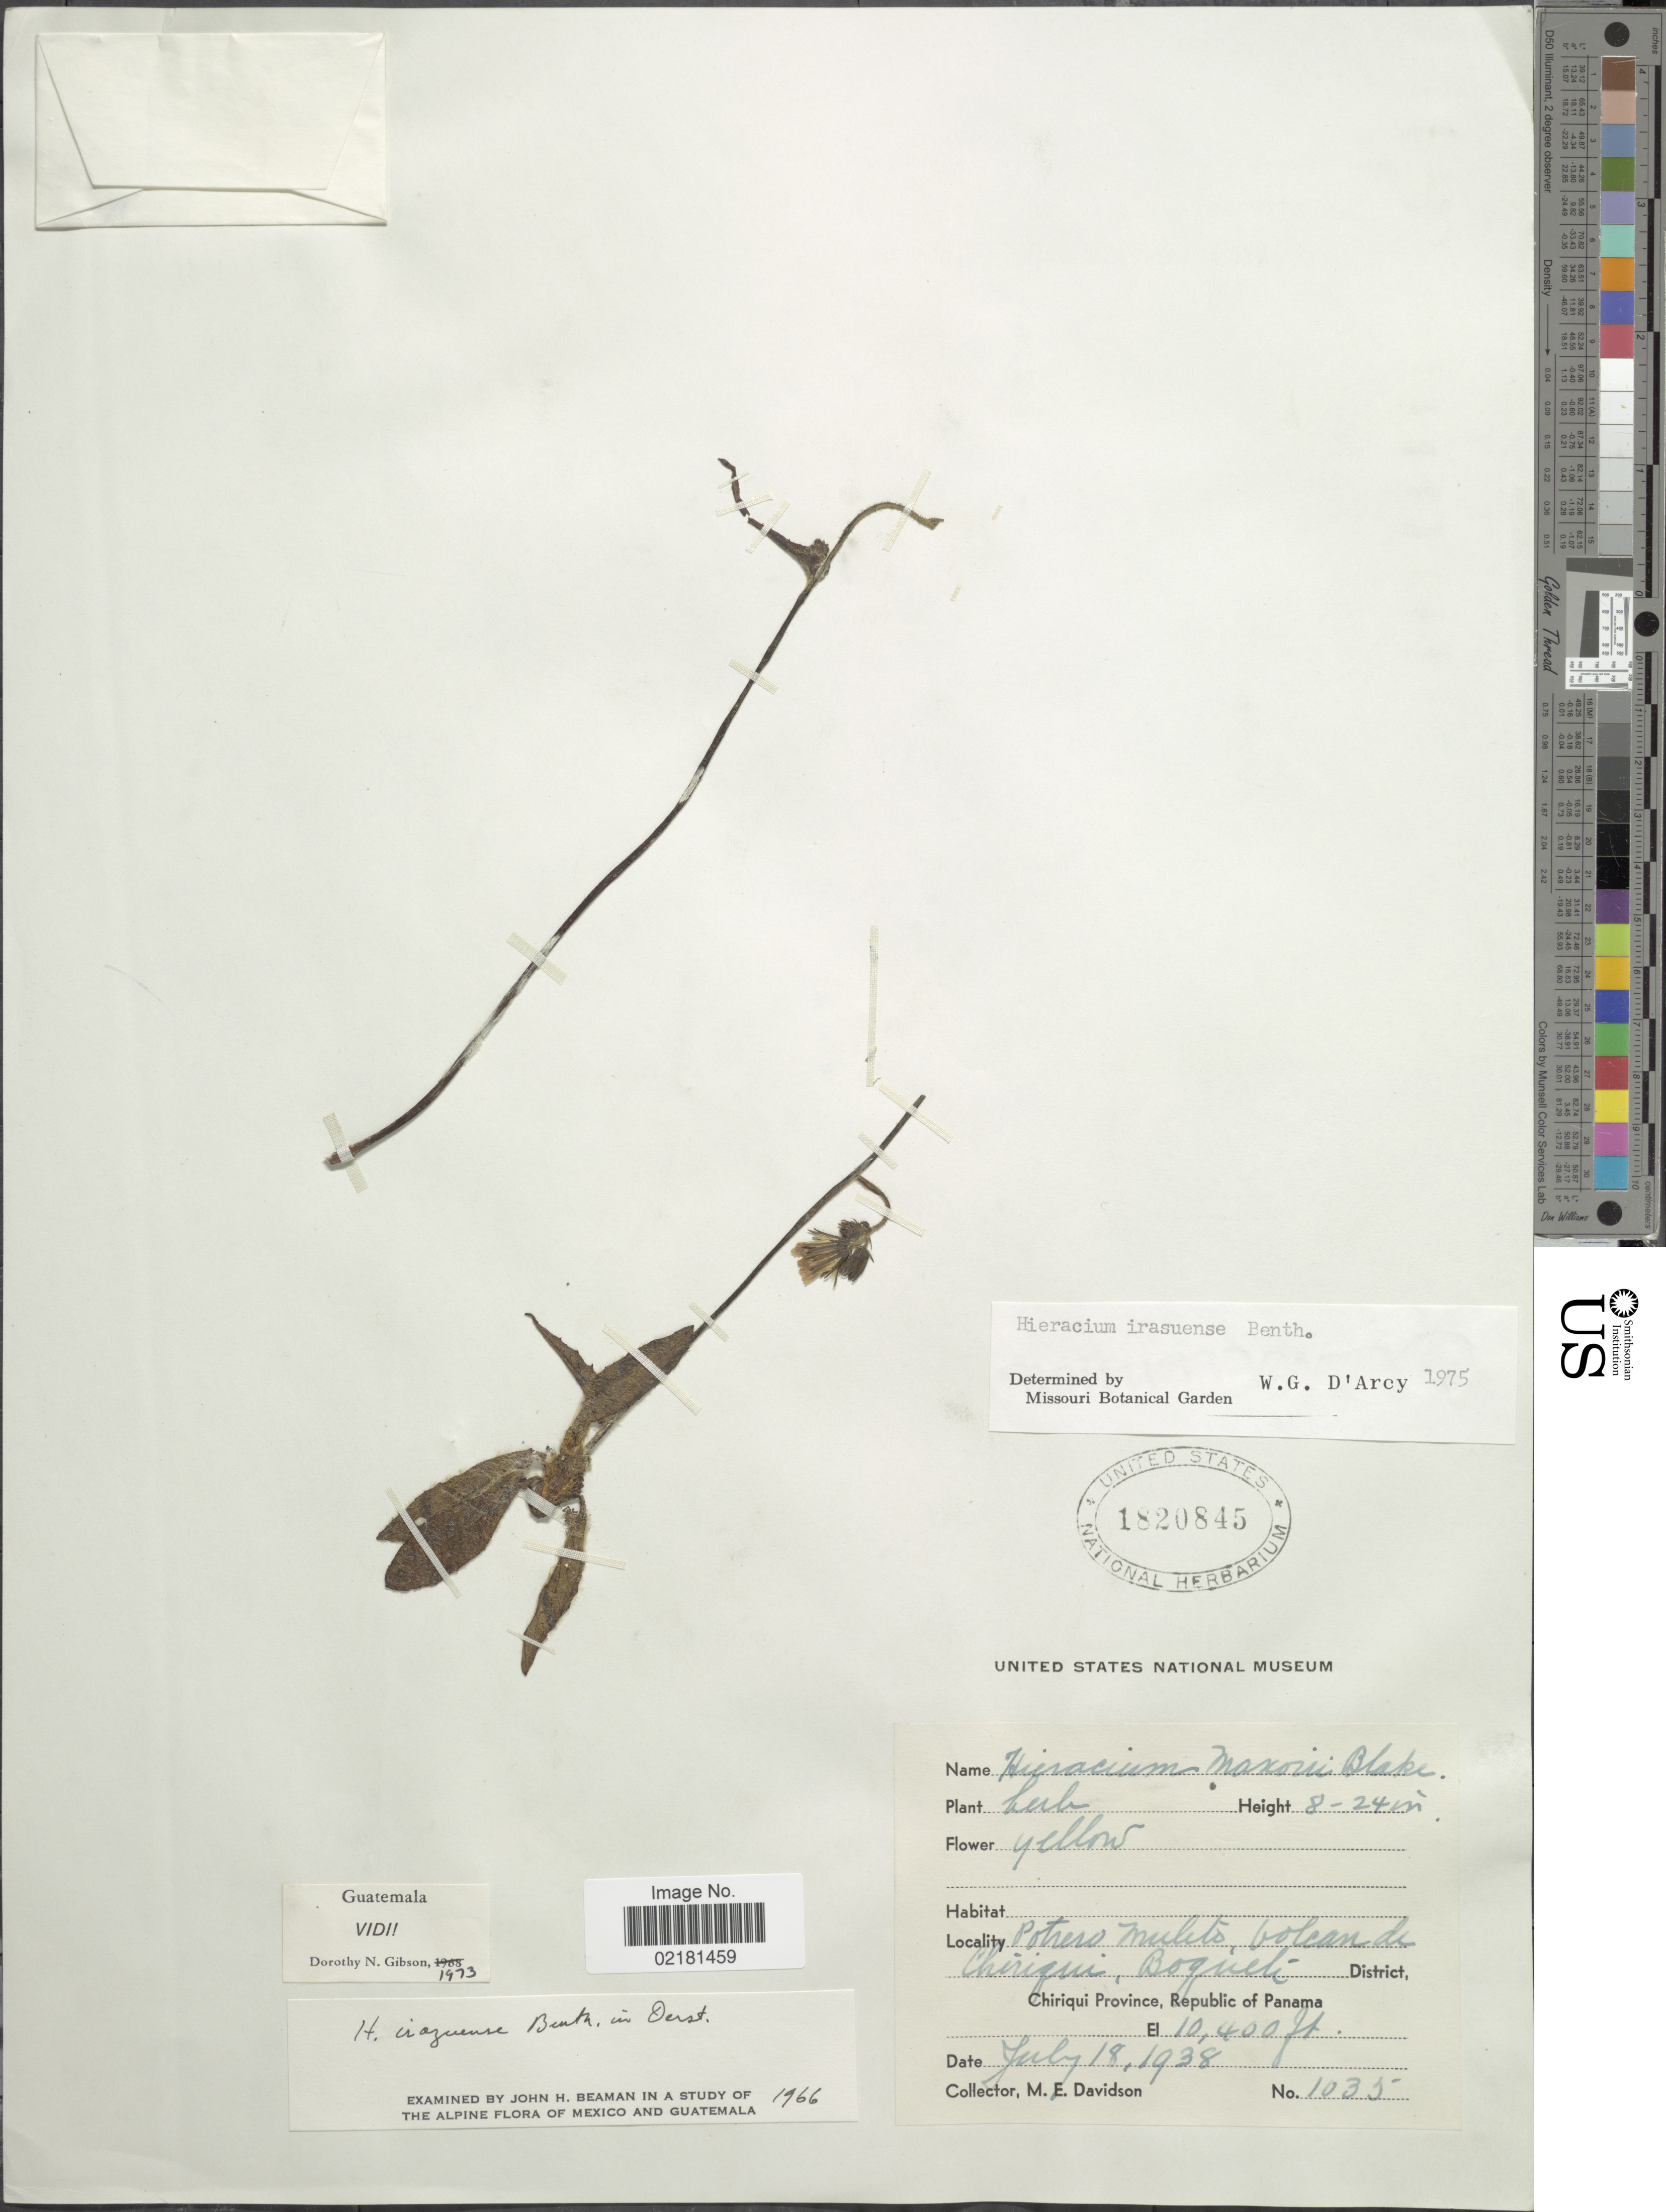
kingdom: Plantae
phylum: Tracheophyta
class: Magnoliopsida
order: Asterales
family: Asteraceae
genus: Hieracium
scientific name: Hieracium irasuense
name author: Benth.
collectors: M. E. Davidson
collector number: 1035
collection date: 1938-07-18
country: Panama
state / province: Chiriqui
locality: Potrero mulets, Volcan de Chiriqui, Boquete District, Republic of Panama.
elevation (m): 3170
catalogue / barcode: US 1820845